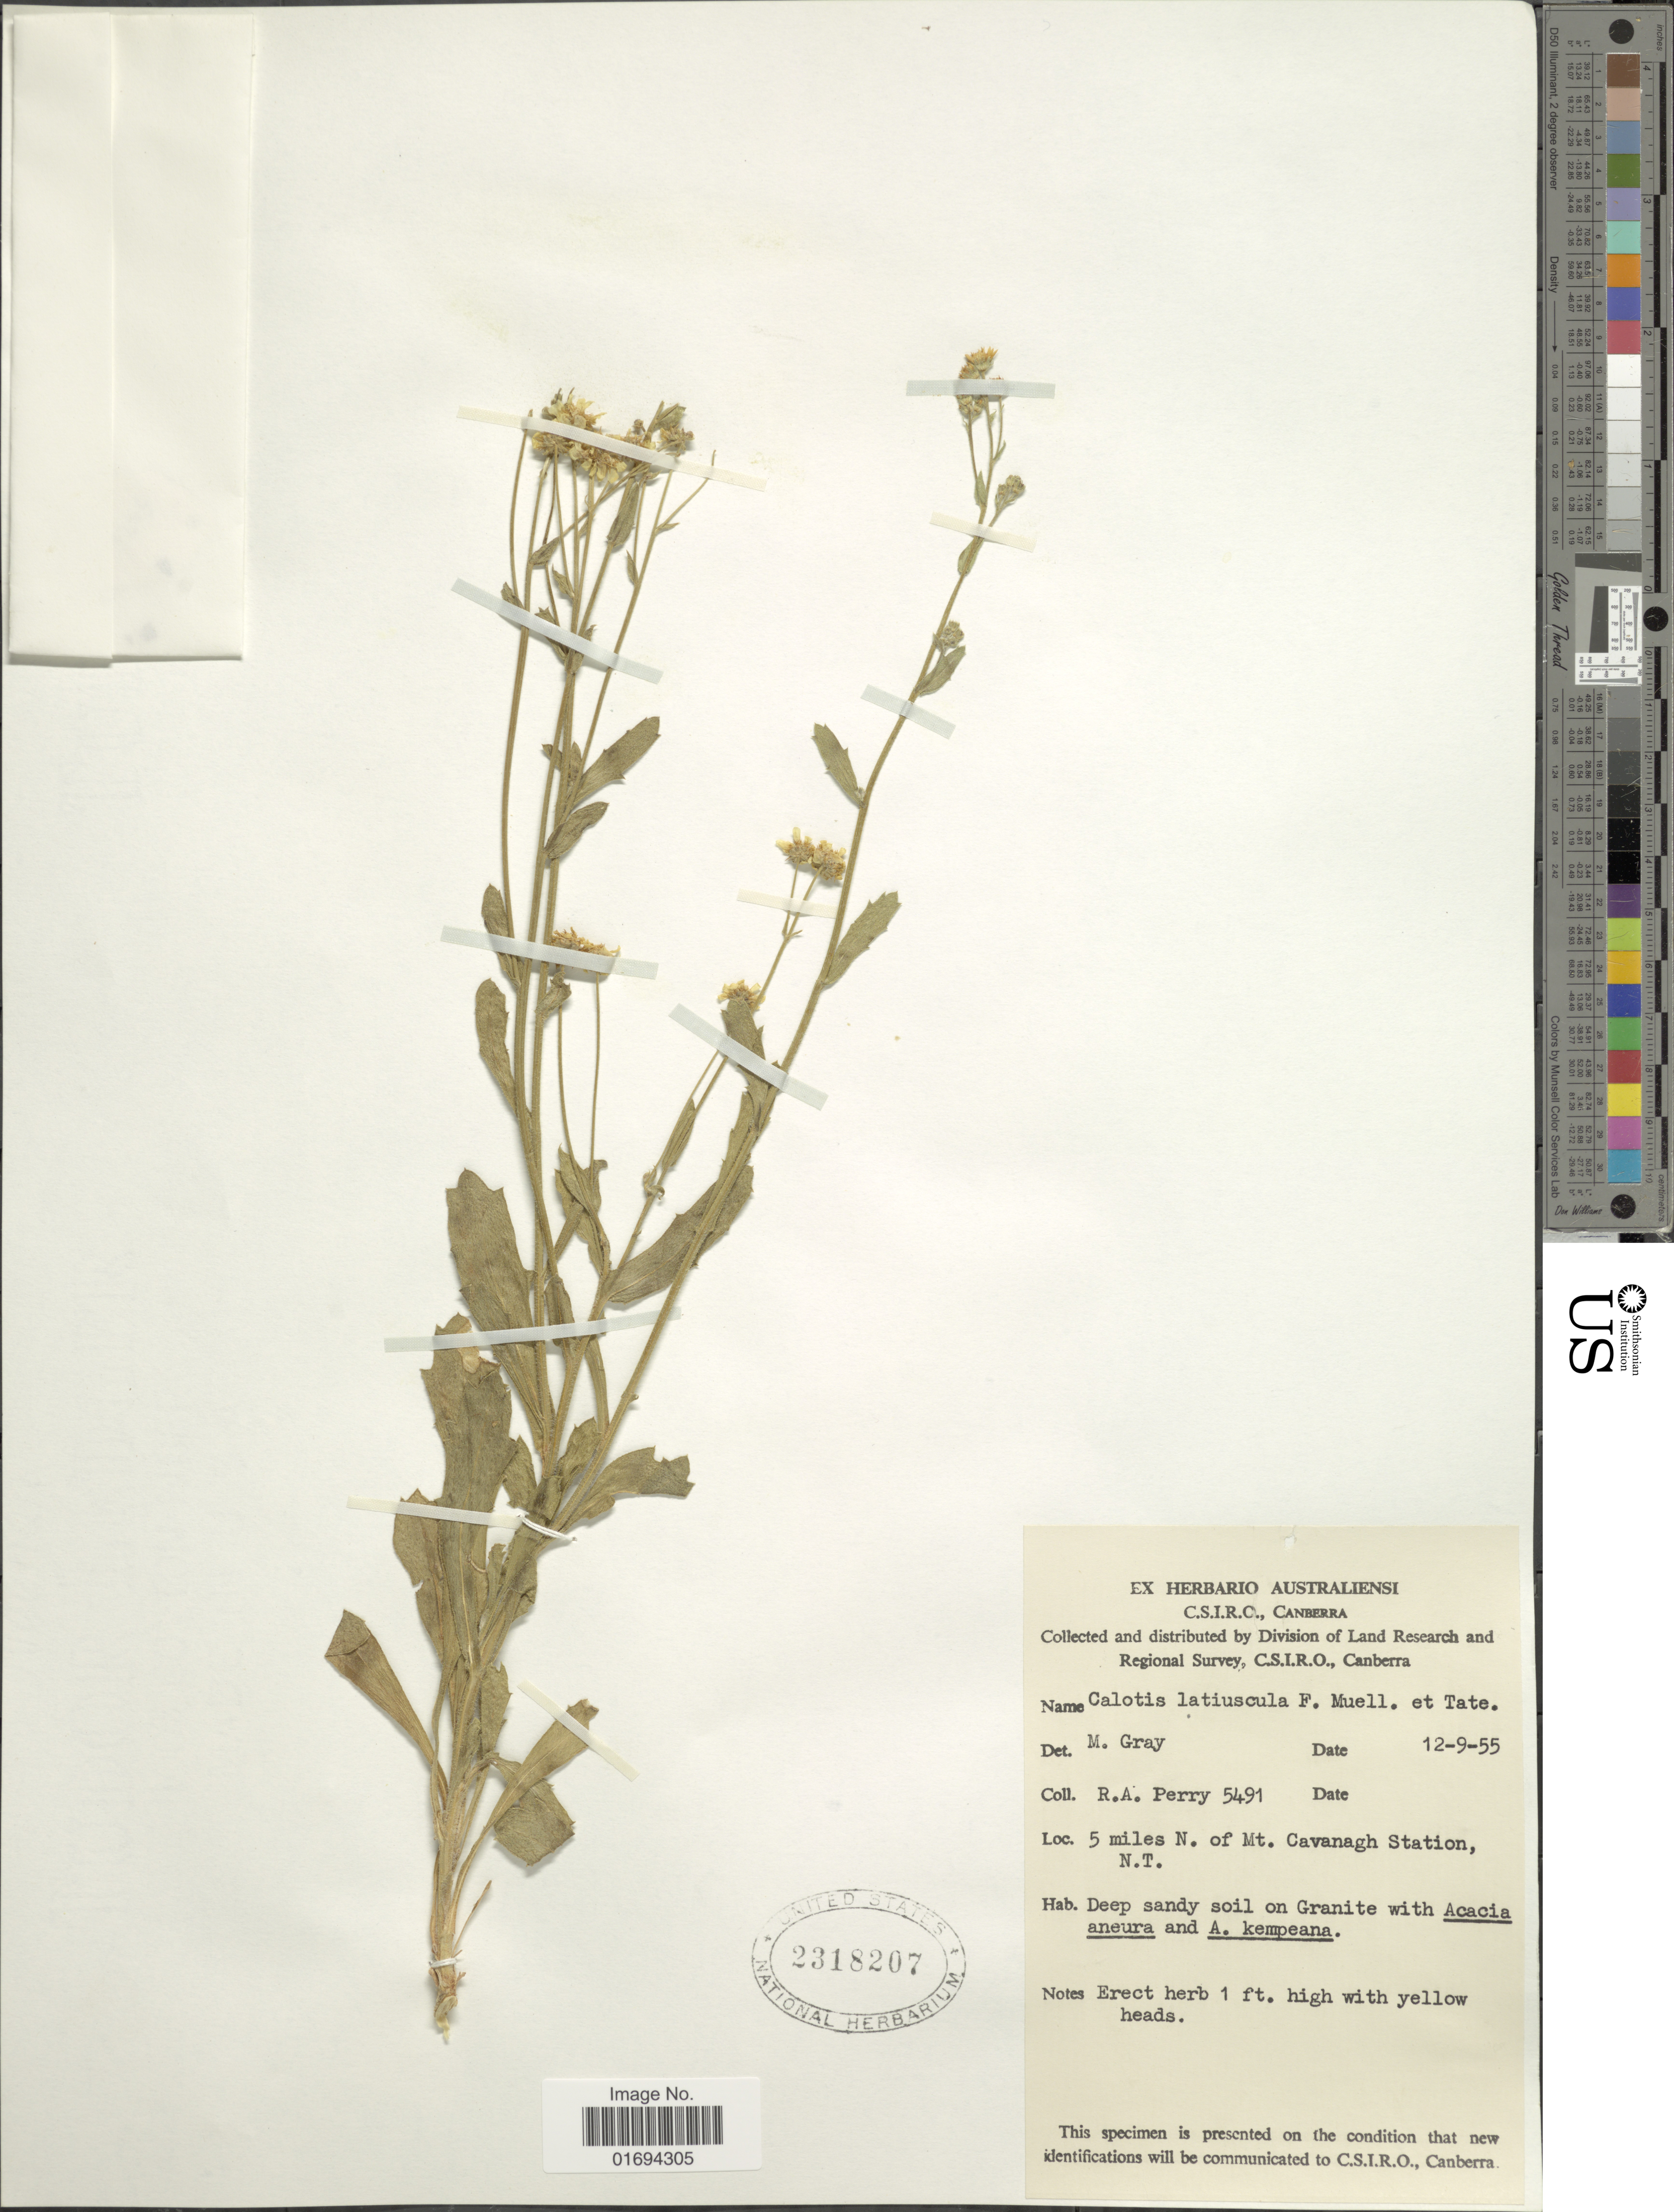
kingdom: Plantae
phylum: Tracheophyta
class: Magnoliopsida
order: Asterales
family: Asteraceae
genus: Calotis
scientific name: Calotis latiuscula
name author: F. Muell. & Tate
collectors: Perry, R. A.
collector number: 5491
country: Australia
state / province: Northern Territory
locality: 5 miles N. of Mt. Cavanagh Station, N. T.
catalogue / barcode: US 2318207